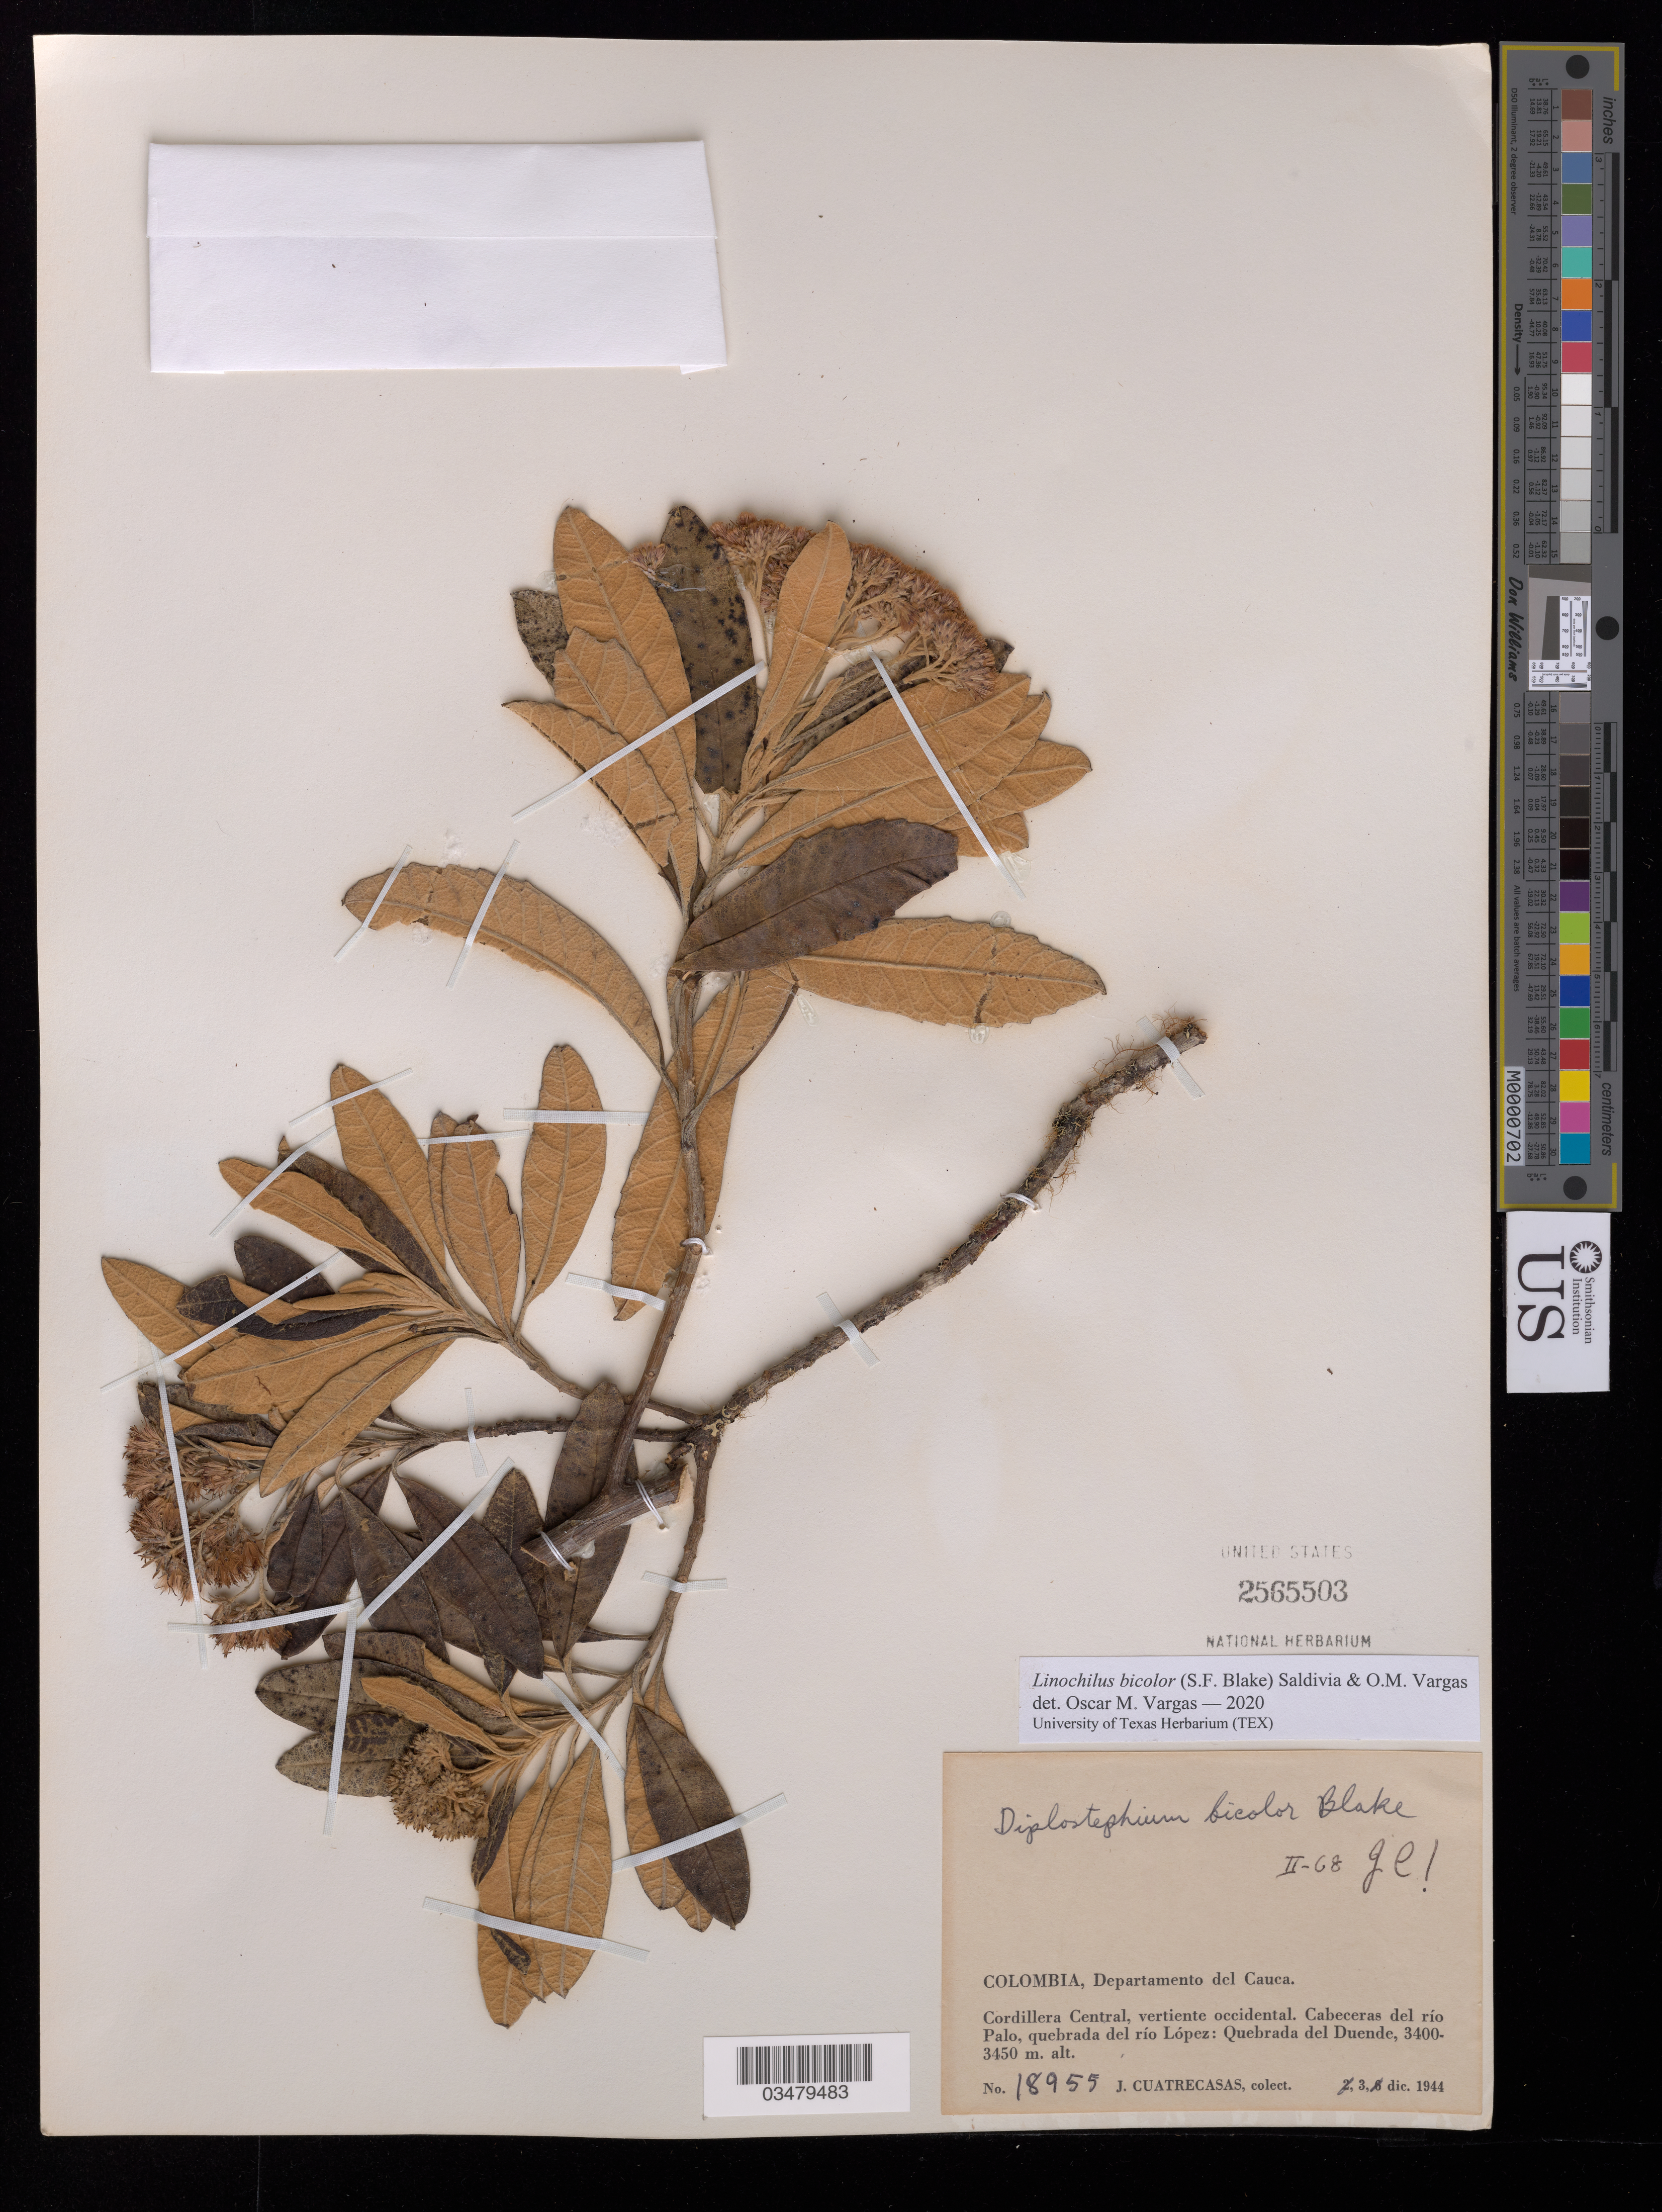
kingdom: Plantae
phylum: Tracheophyta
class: Magnoliopsida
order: Asterales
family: Asteraceae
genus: Linochilus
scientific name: Linochilus bicolor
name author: (S.F. Blake) Saldivia & O.M. Vargas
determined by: Vargas, Oscar M.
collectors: J. Cuatrecasas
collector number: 18955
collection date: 1944-12-03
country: Colombia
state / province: Cauca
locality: Departamento del Cauca. Cordillera Central, vertiente occidental. Cabeceras del río Palo, quebrada del río López: Quebrada del Duende.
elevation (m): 3400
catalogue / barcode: US 2565503